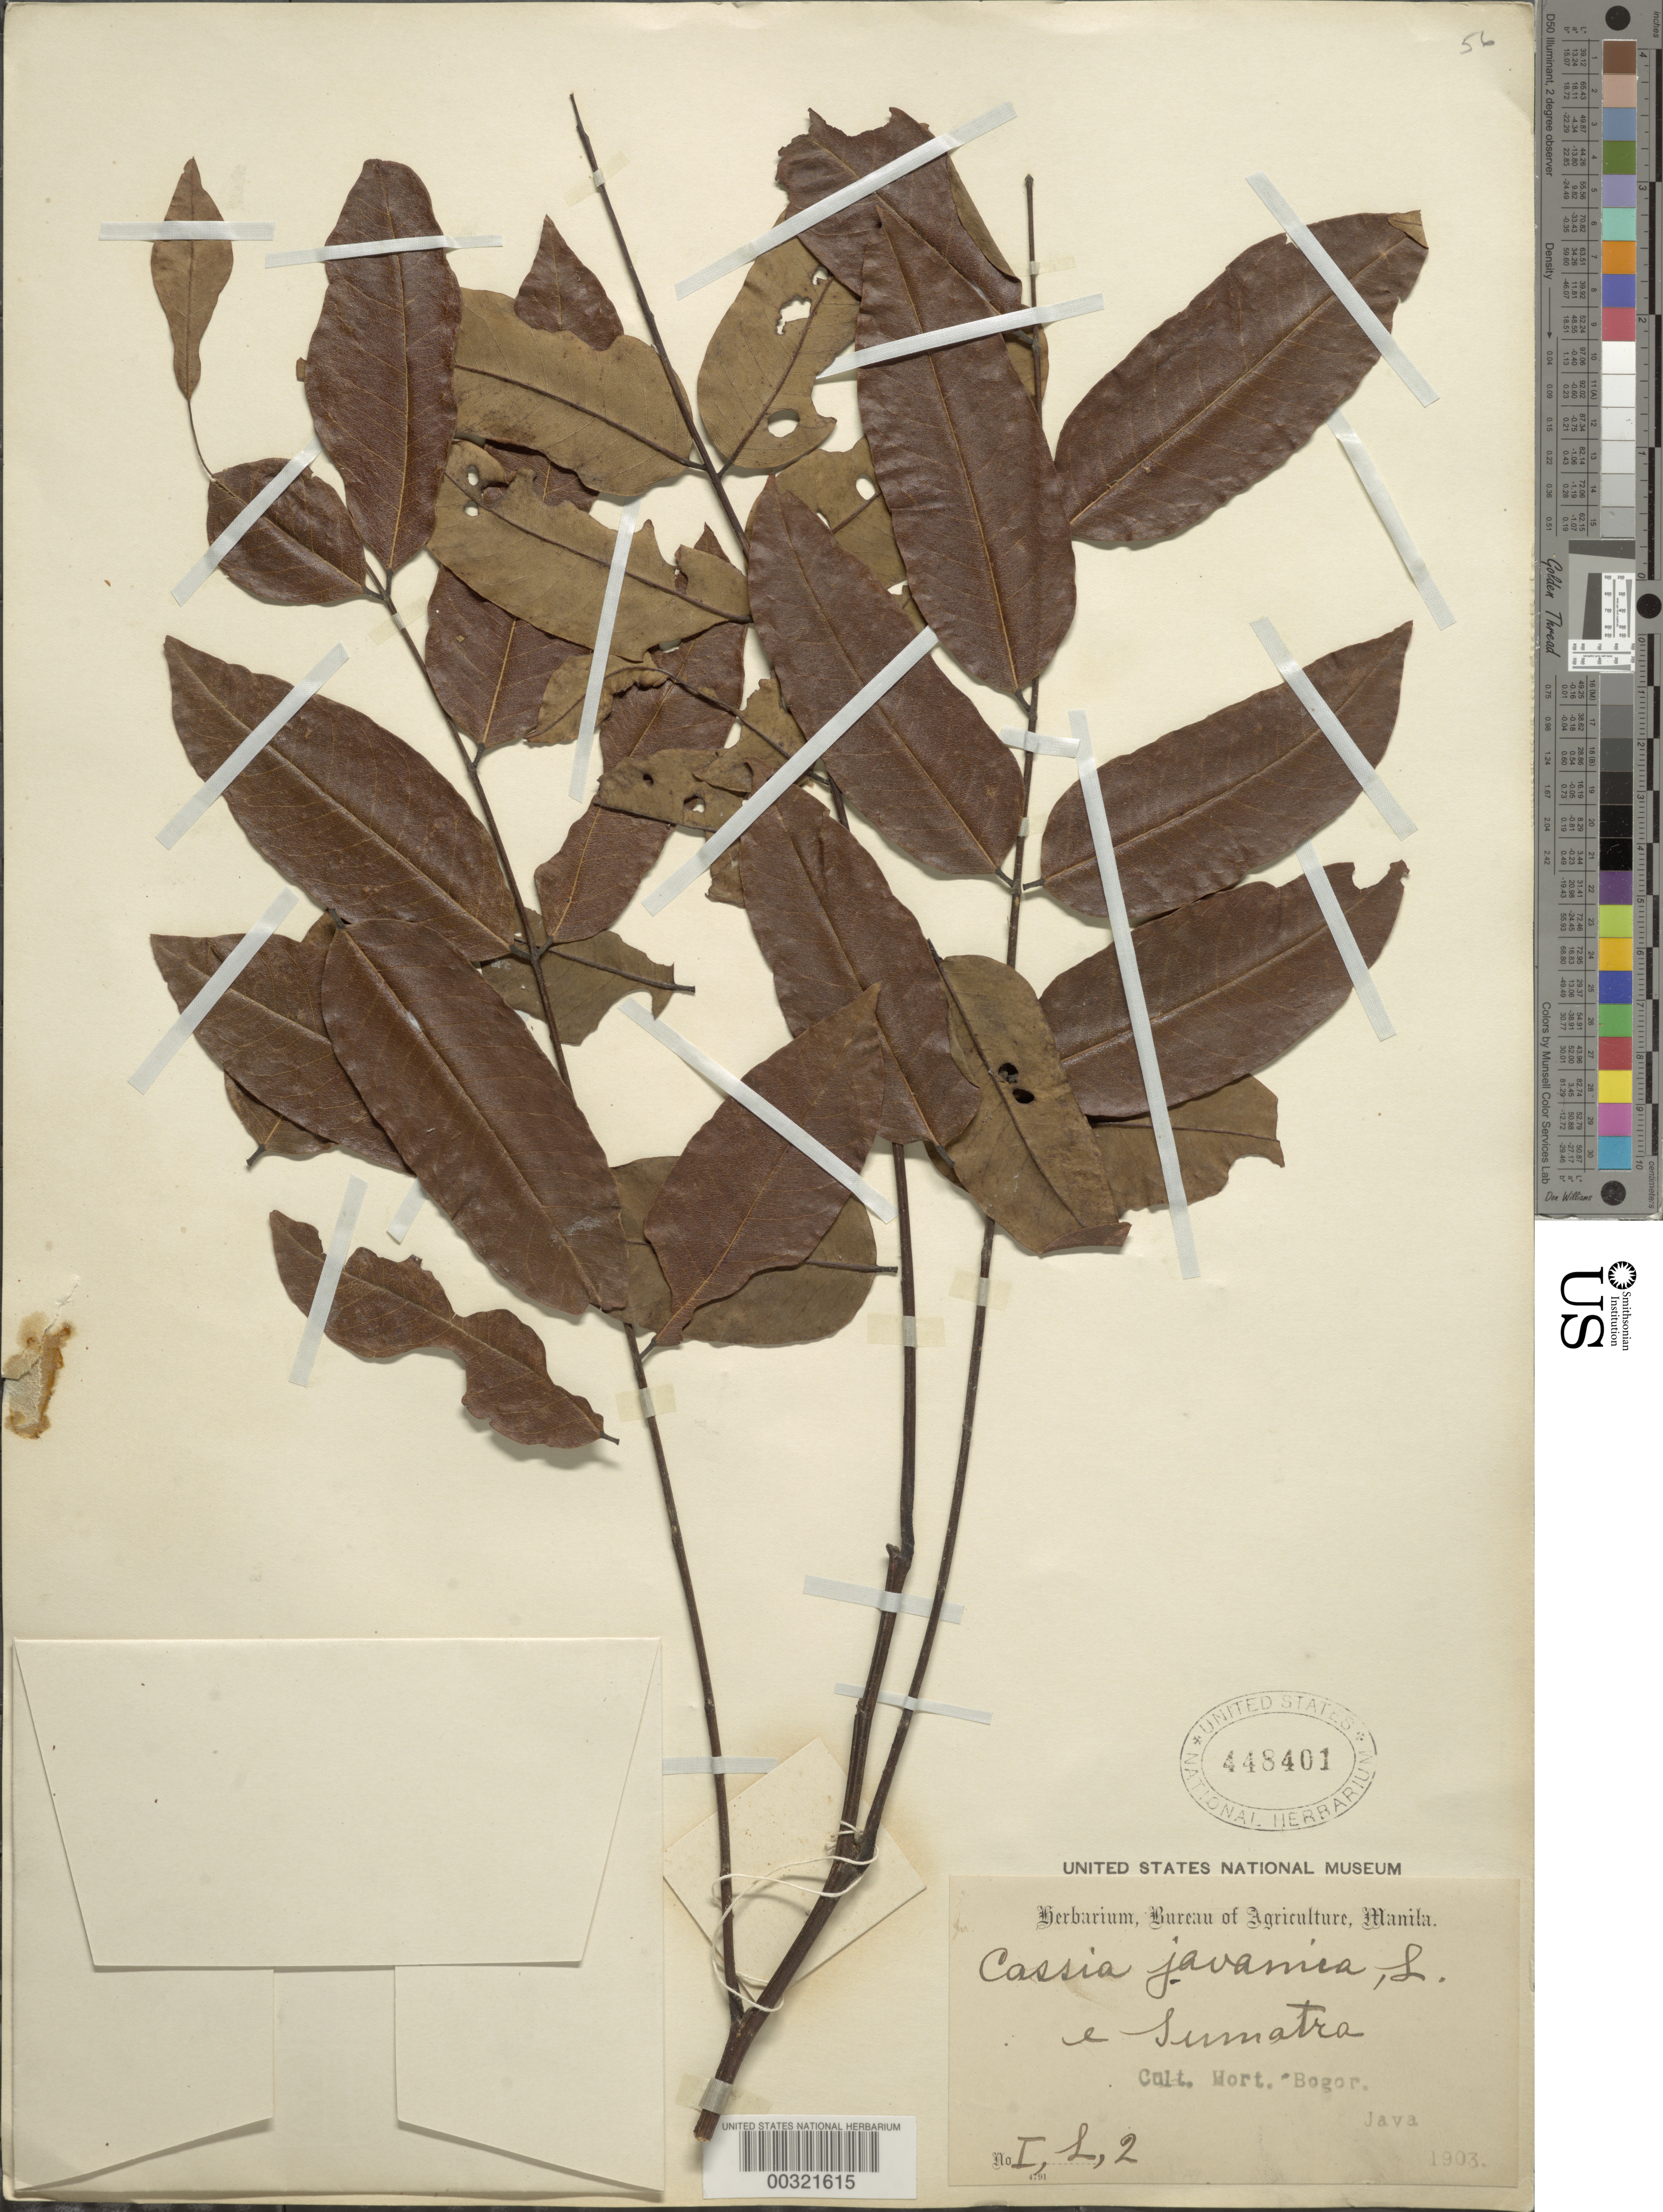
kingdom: Plantae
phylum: Tracheophyta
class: Magnoliopsida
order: Fabales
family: Fabaceae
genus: Cassia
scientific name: Cassia javanica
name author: L.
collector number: I,l,2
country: Indonesia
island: Sumatra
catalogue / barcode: US 448401